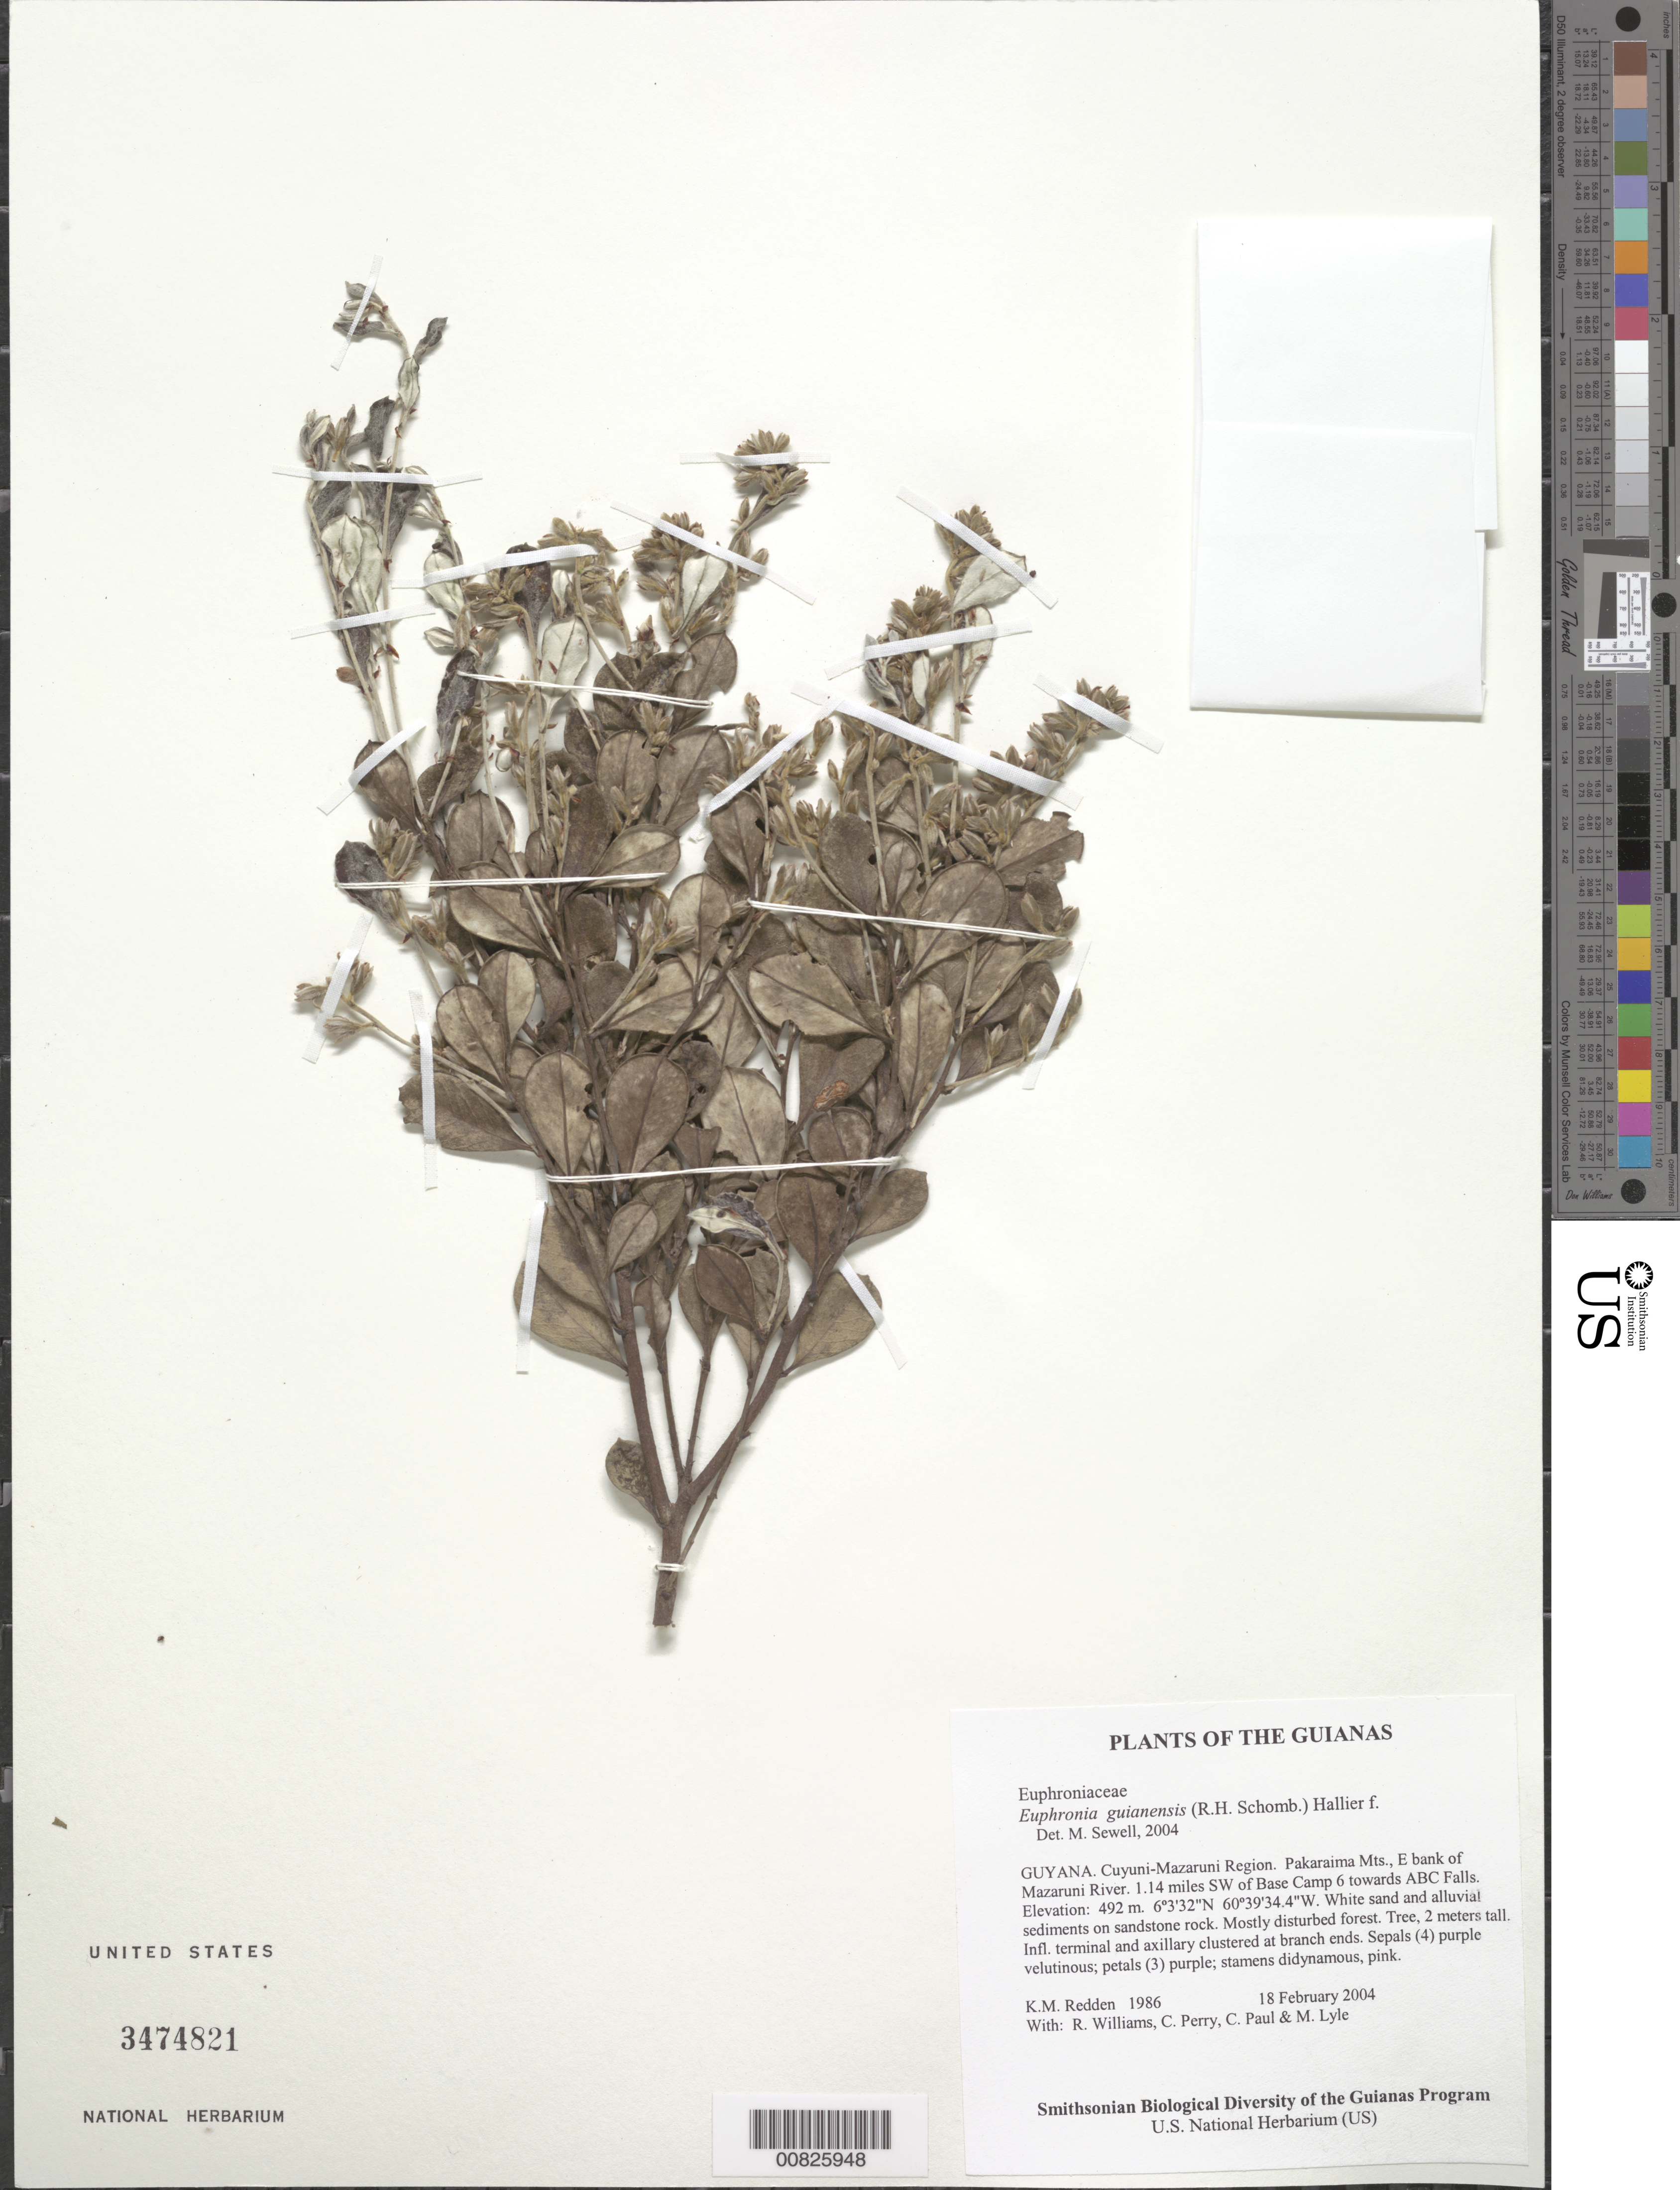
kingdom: Plantae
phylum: Tracheophyta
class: Magnoliopsida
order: Malpighiales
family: Euphroniaceae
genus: Euphronia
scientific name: Euphronia guianensis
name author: (R.H. Schomb.) Hallier f.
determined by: Sewell, M.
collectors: K. M. Redden, R. Williams, C. Perry, C. Paul & M. Lyle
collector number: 1986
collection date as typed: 18 February 2004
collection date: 2004-02-18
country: Guyana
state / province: Cuyuni-Mazaruni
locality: Pakaraima Mts., E bank of Mazaruni River. 1.14 miles SW of Base Camp 6 towards ABC Falls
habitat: White sand and alluvial sediments on sandstone rock. Mostly disturbed forest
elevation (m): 492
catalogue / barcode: US 3474821